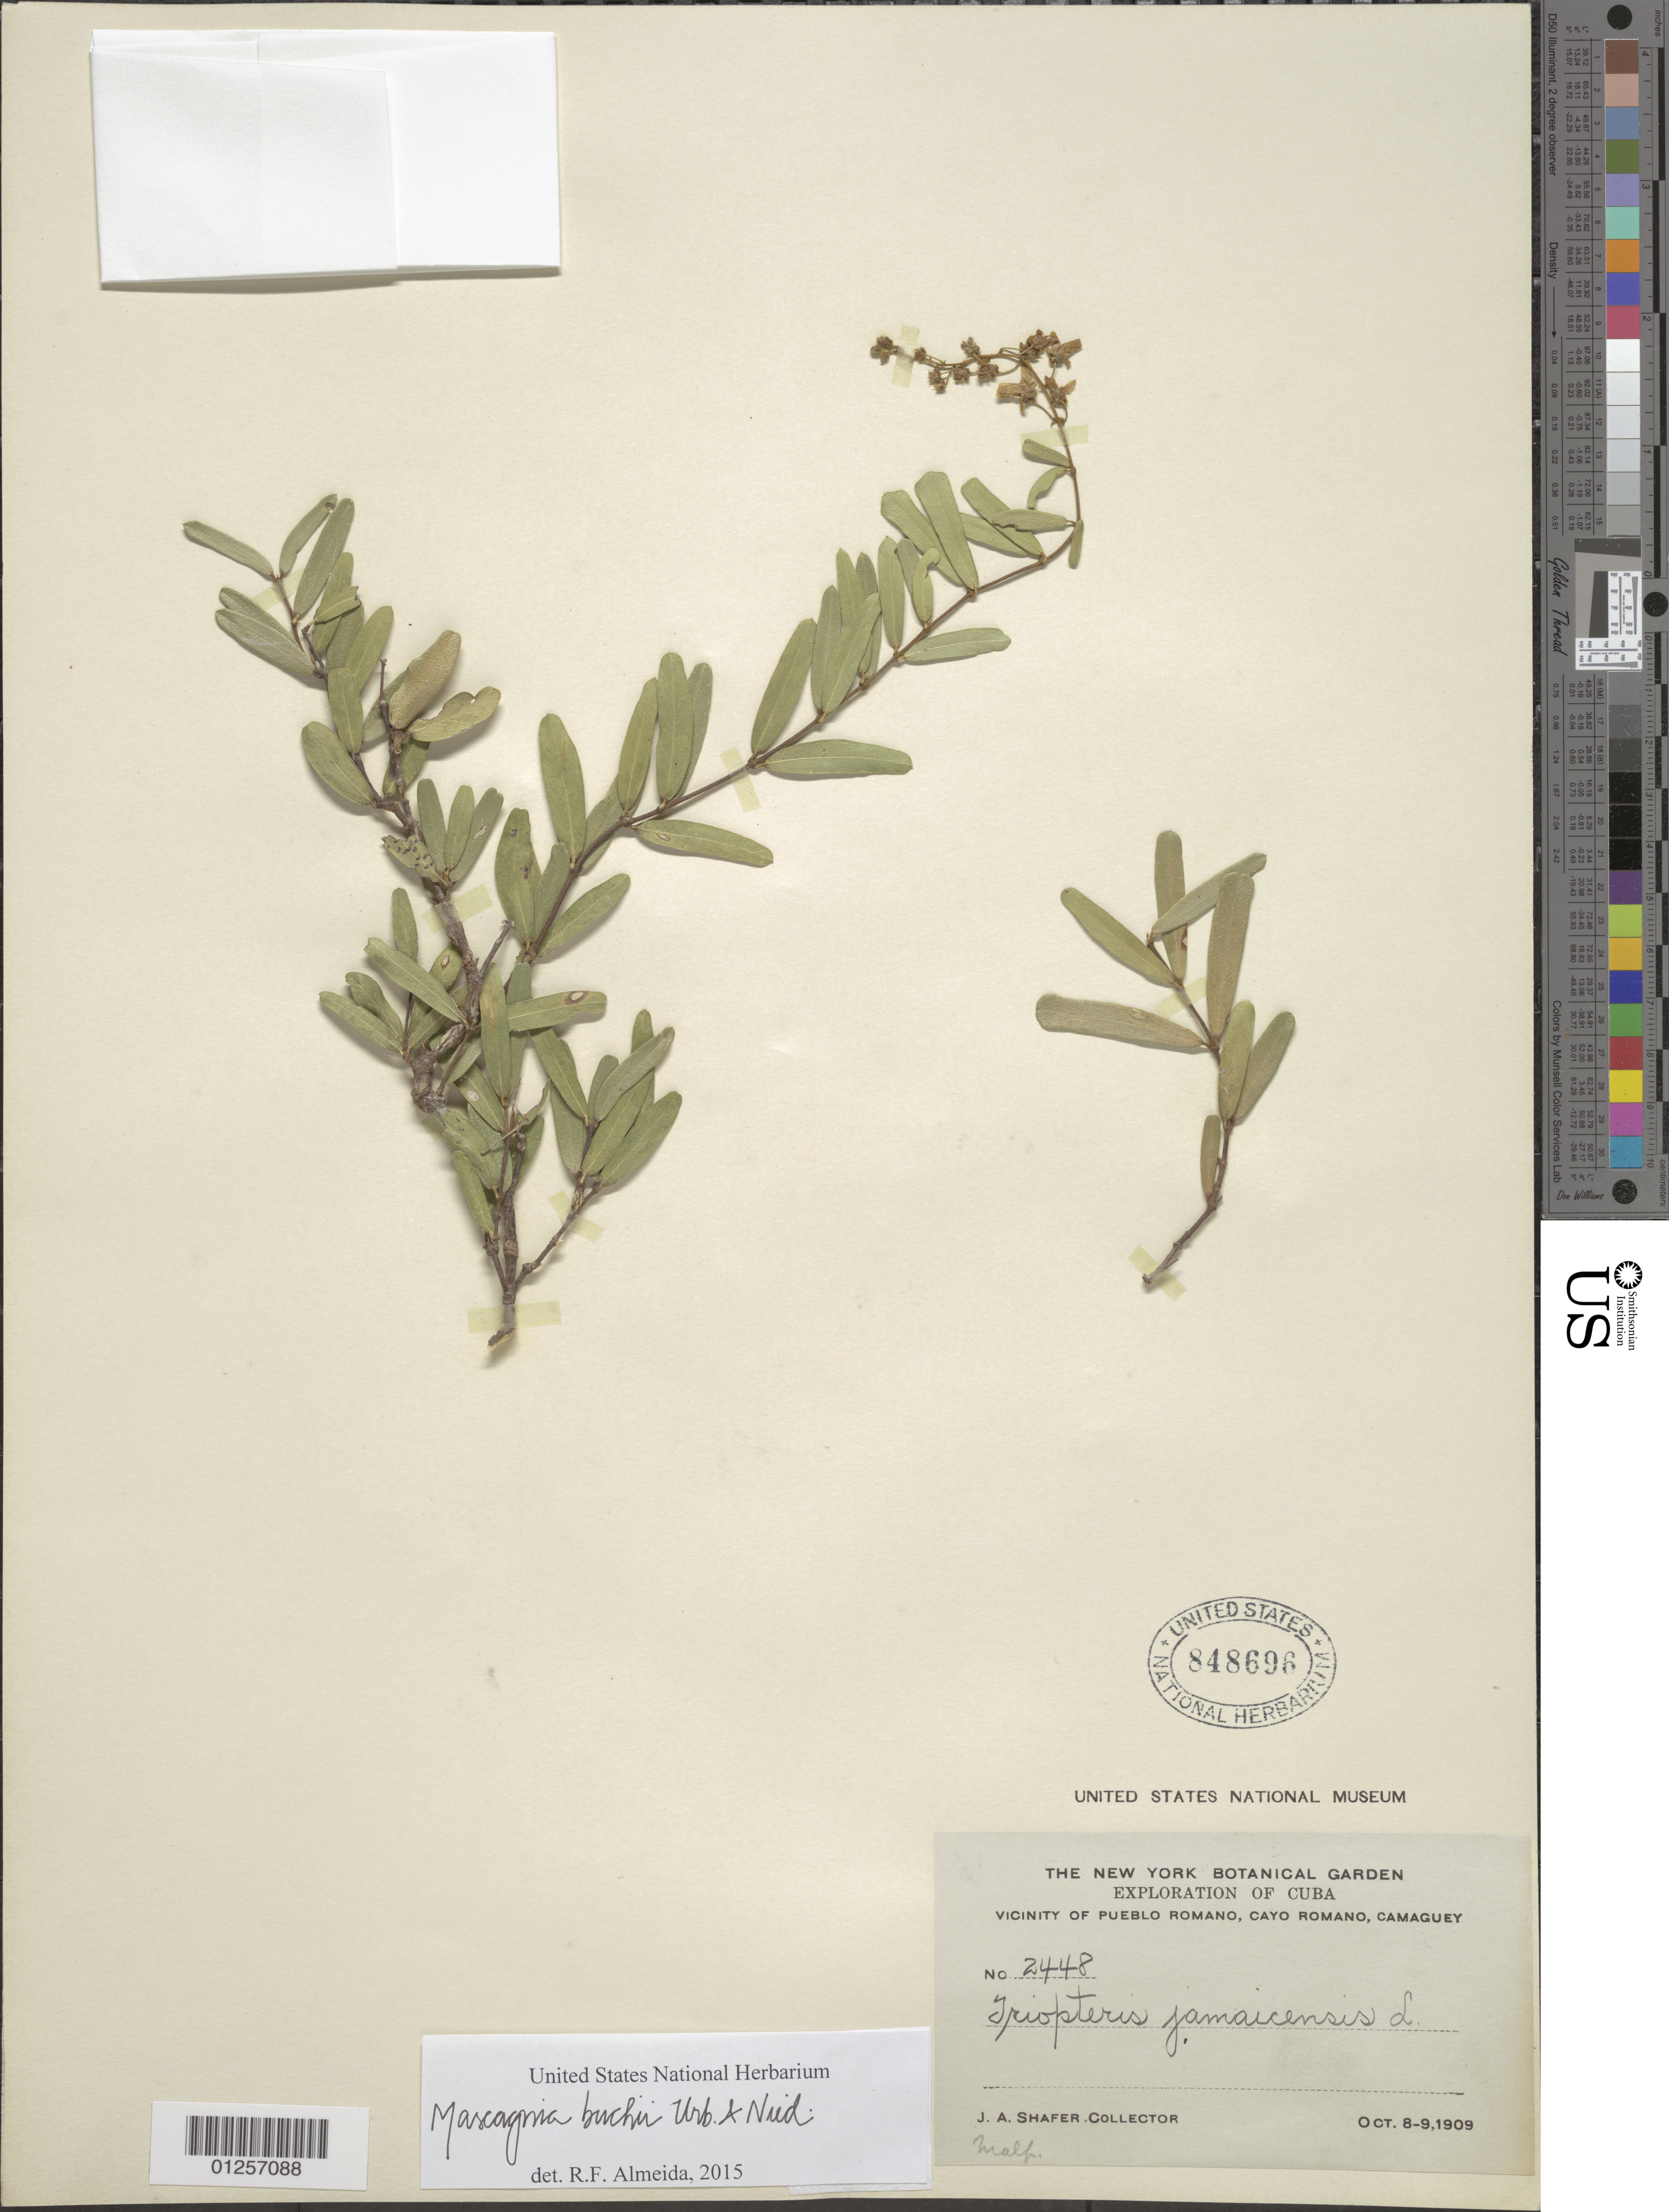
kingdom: Plantae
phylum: Tracheophyta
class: Magnoliopsida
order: Malpighiales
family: Malpighiaceae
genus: Mascagnia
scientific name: Mascagnia buchii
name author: Urb. & Nied.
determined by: De Almeida, R. F., (HUEFS), Universidade Estadual de Feira de Santana (BRAZIL)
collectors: J. A. Shafer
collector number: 2448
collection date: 1909-10-08/1909-10-09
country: Cuba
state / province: Camagüey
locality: Pueblo romana vicinity, Cayo Romano.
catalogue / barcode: US 848696